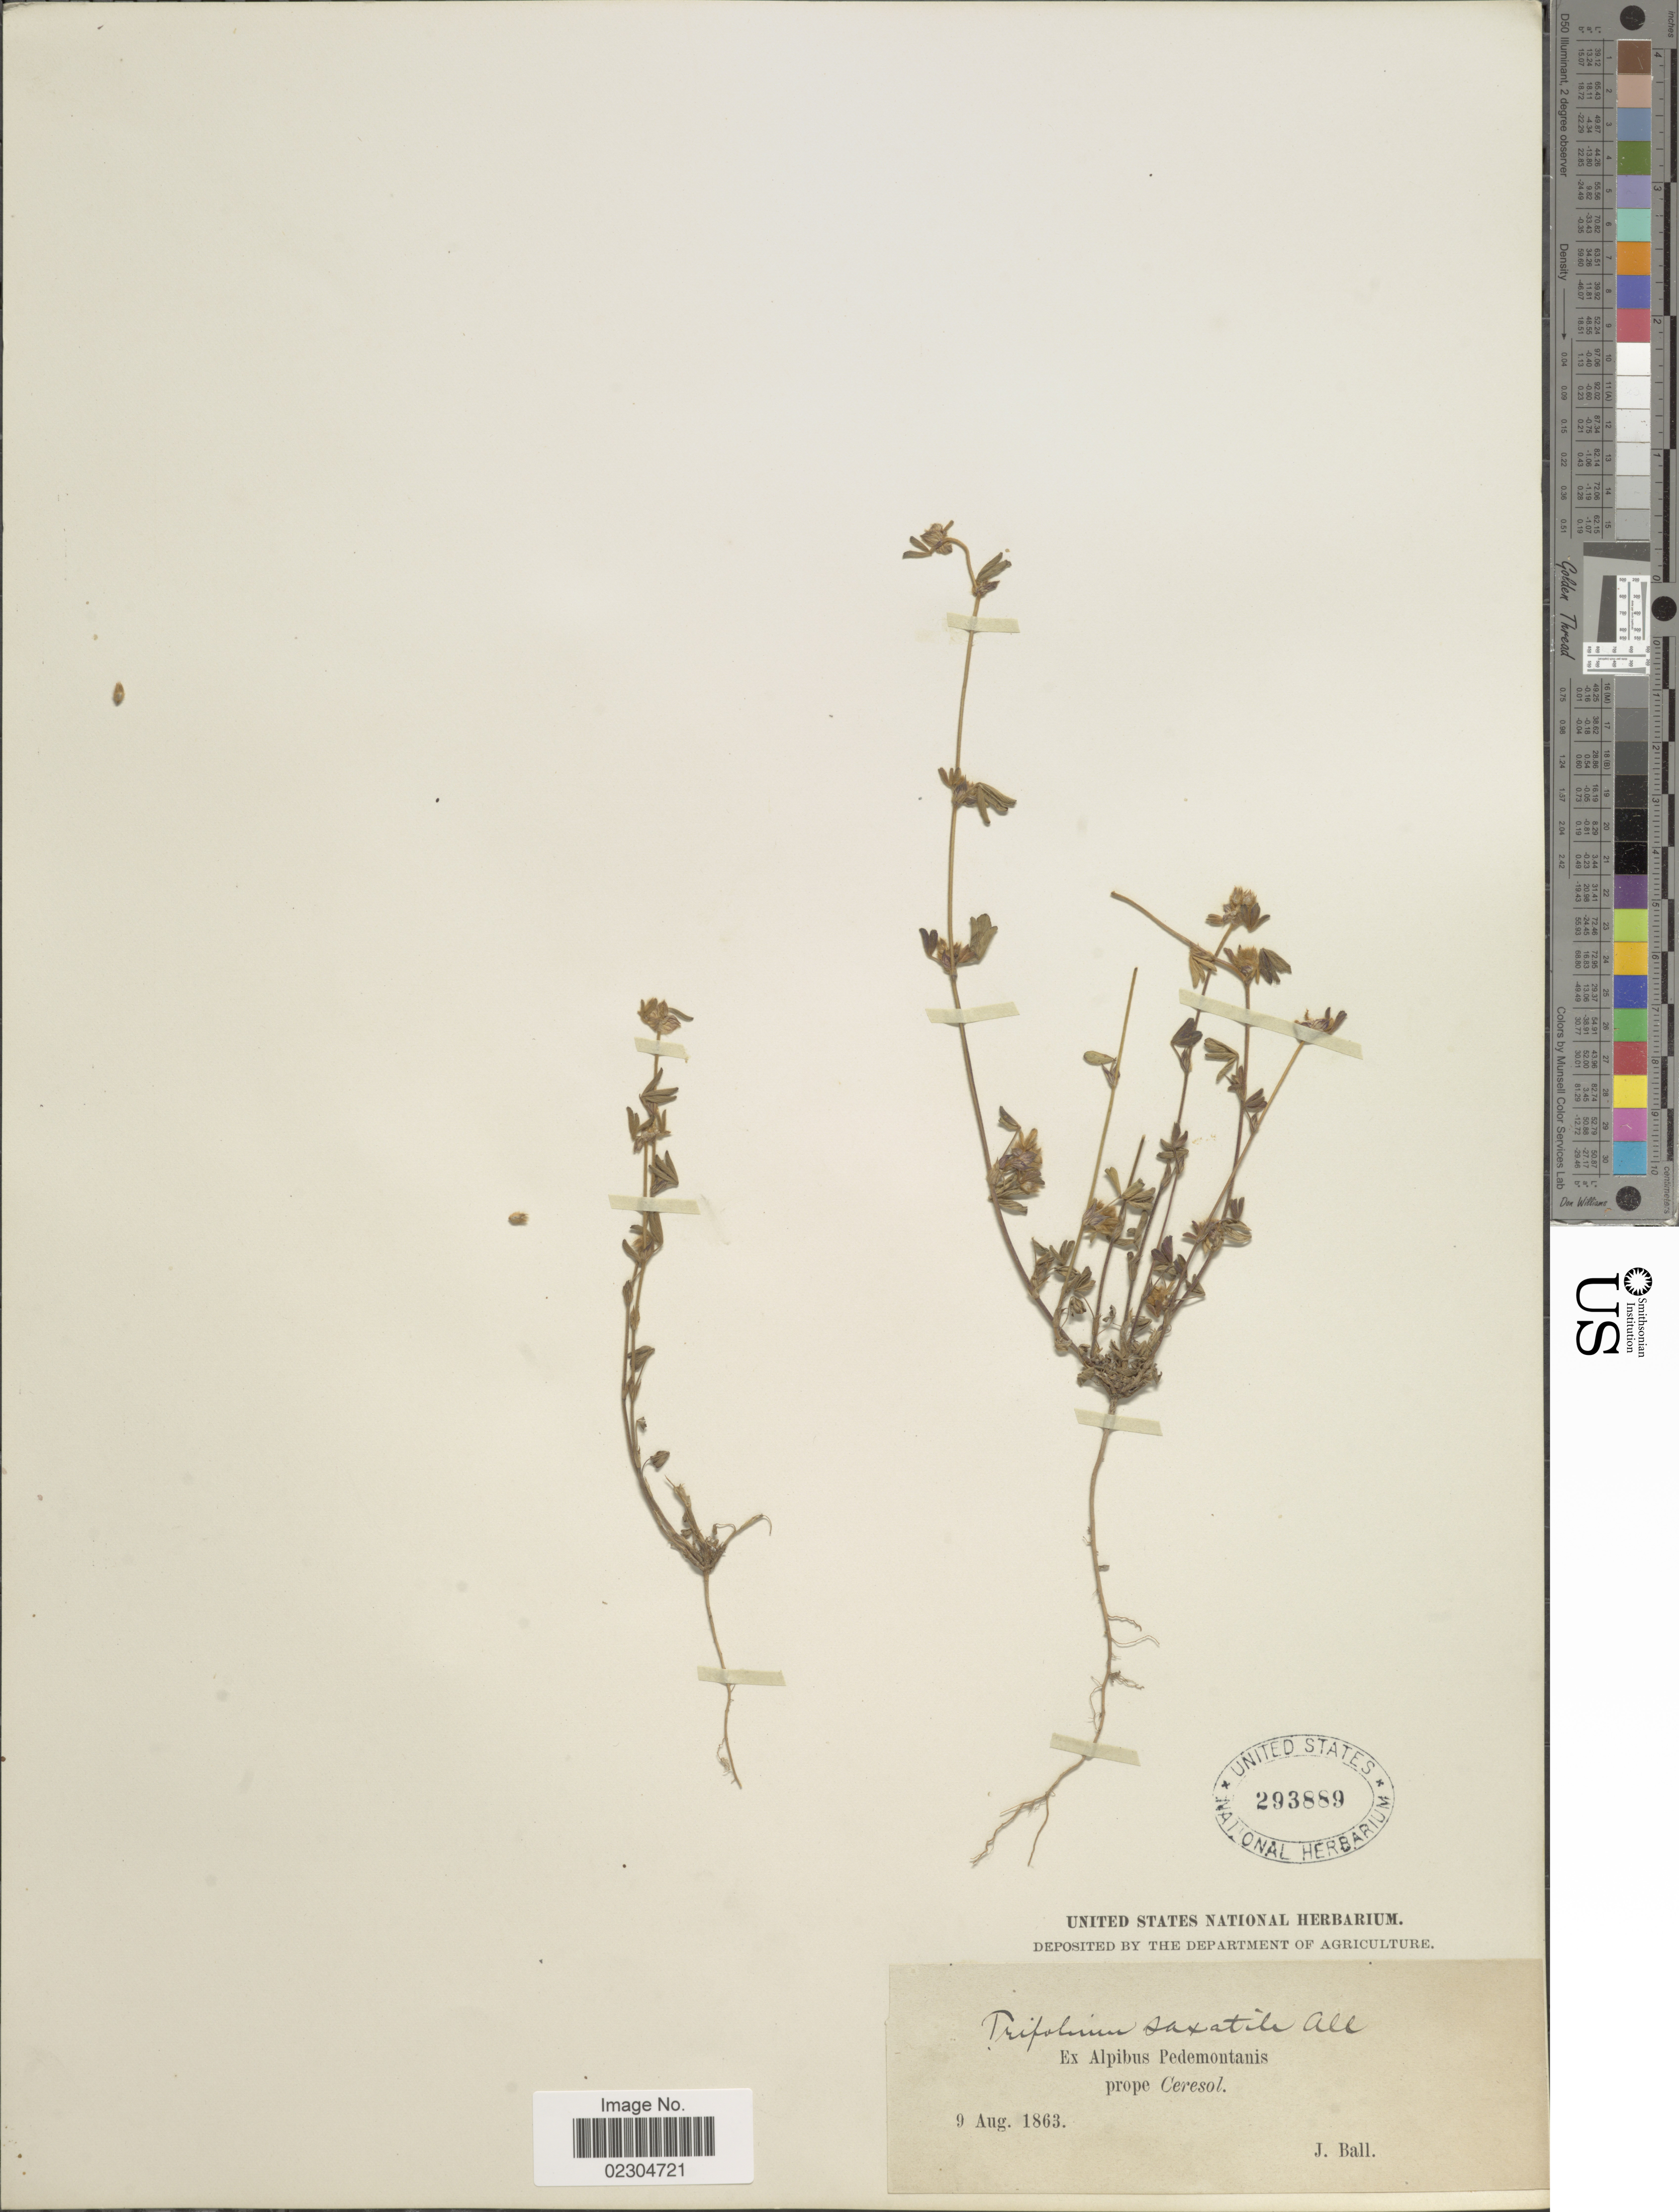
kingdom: Plantae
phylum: Tracheophyta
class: Magnoliopsida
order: Fabales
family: Fabaceae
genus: Trifolium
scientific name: Trifolium saxatile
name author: All.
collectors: J. Ball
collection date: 1863-08-09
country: Italy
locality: Ex Alpibus Pedemontanis prope Ceresol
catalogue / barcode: US 293889